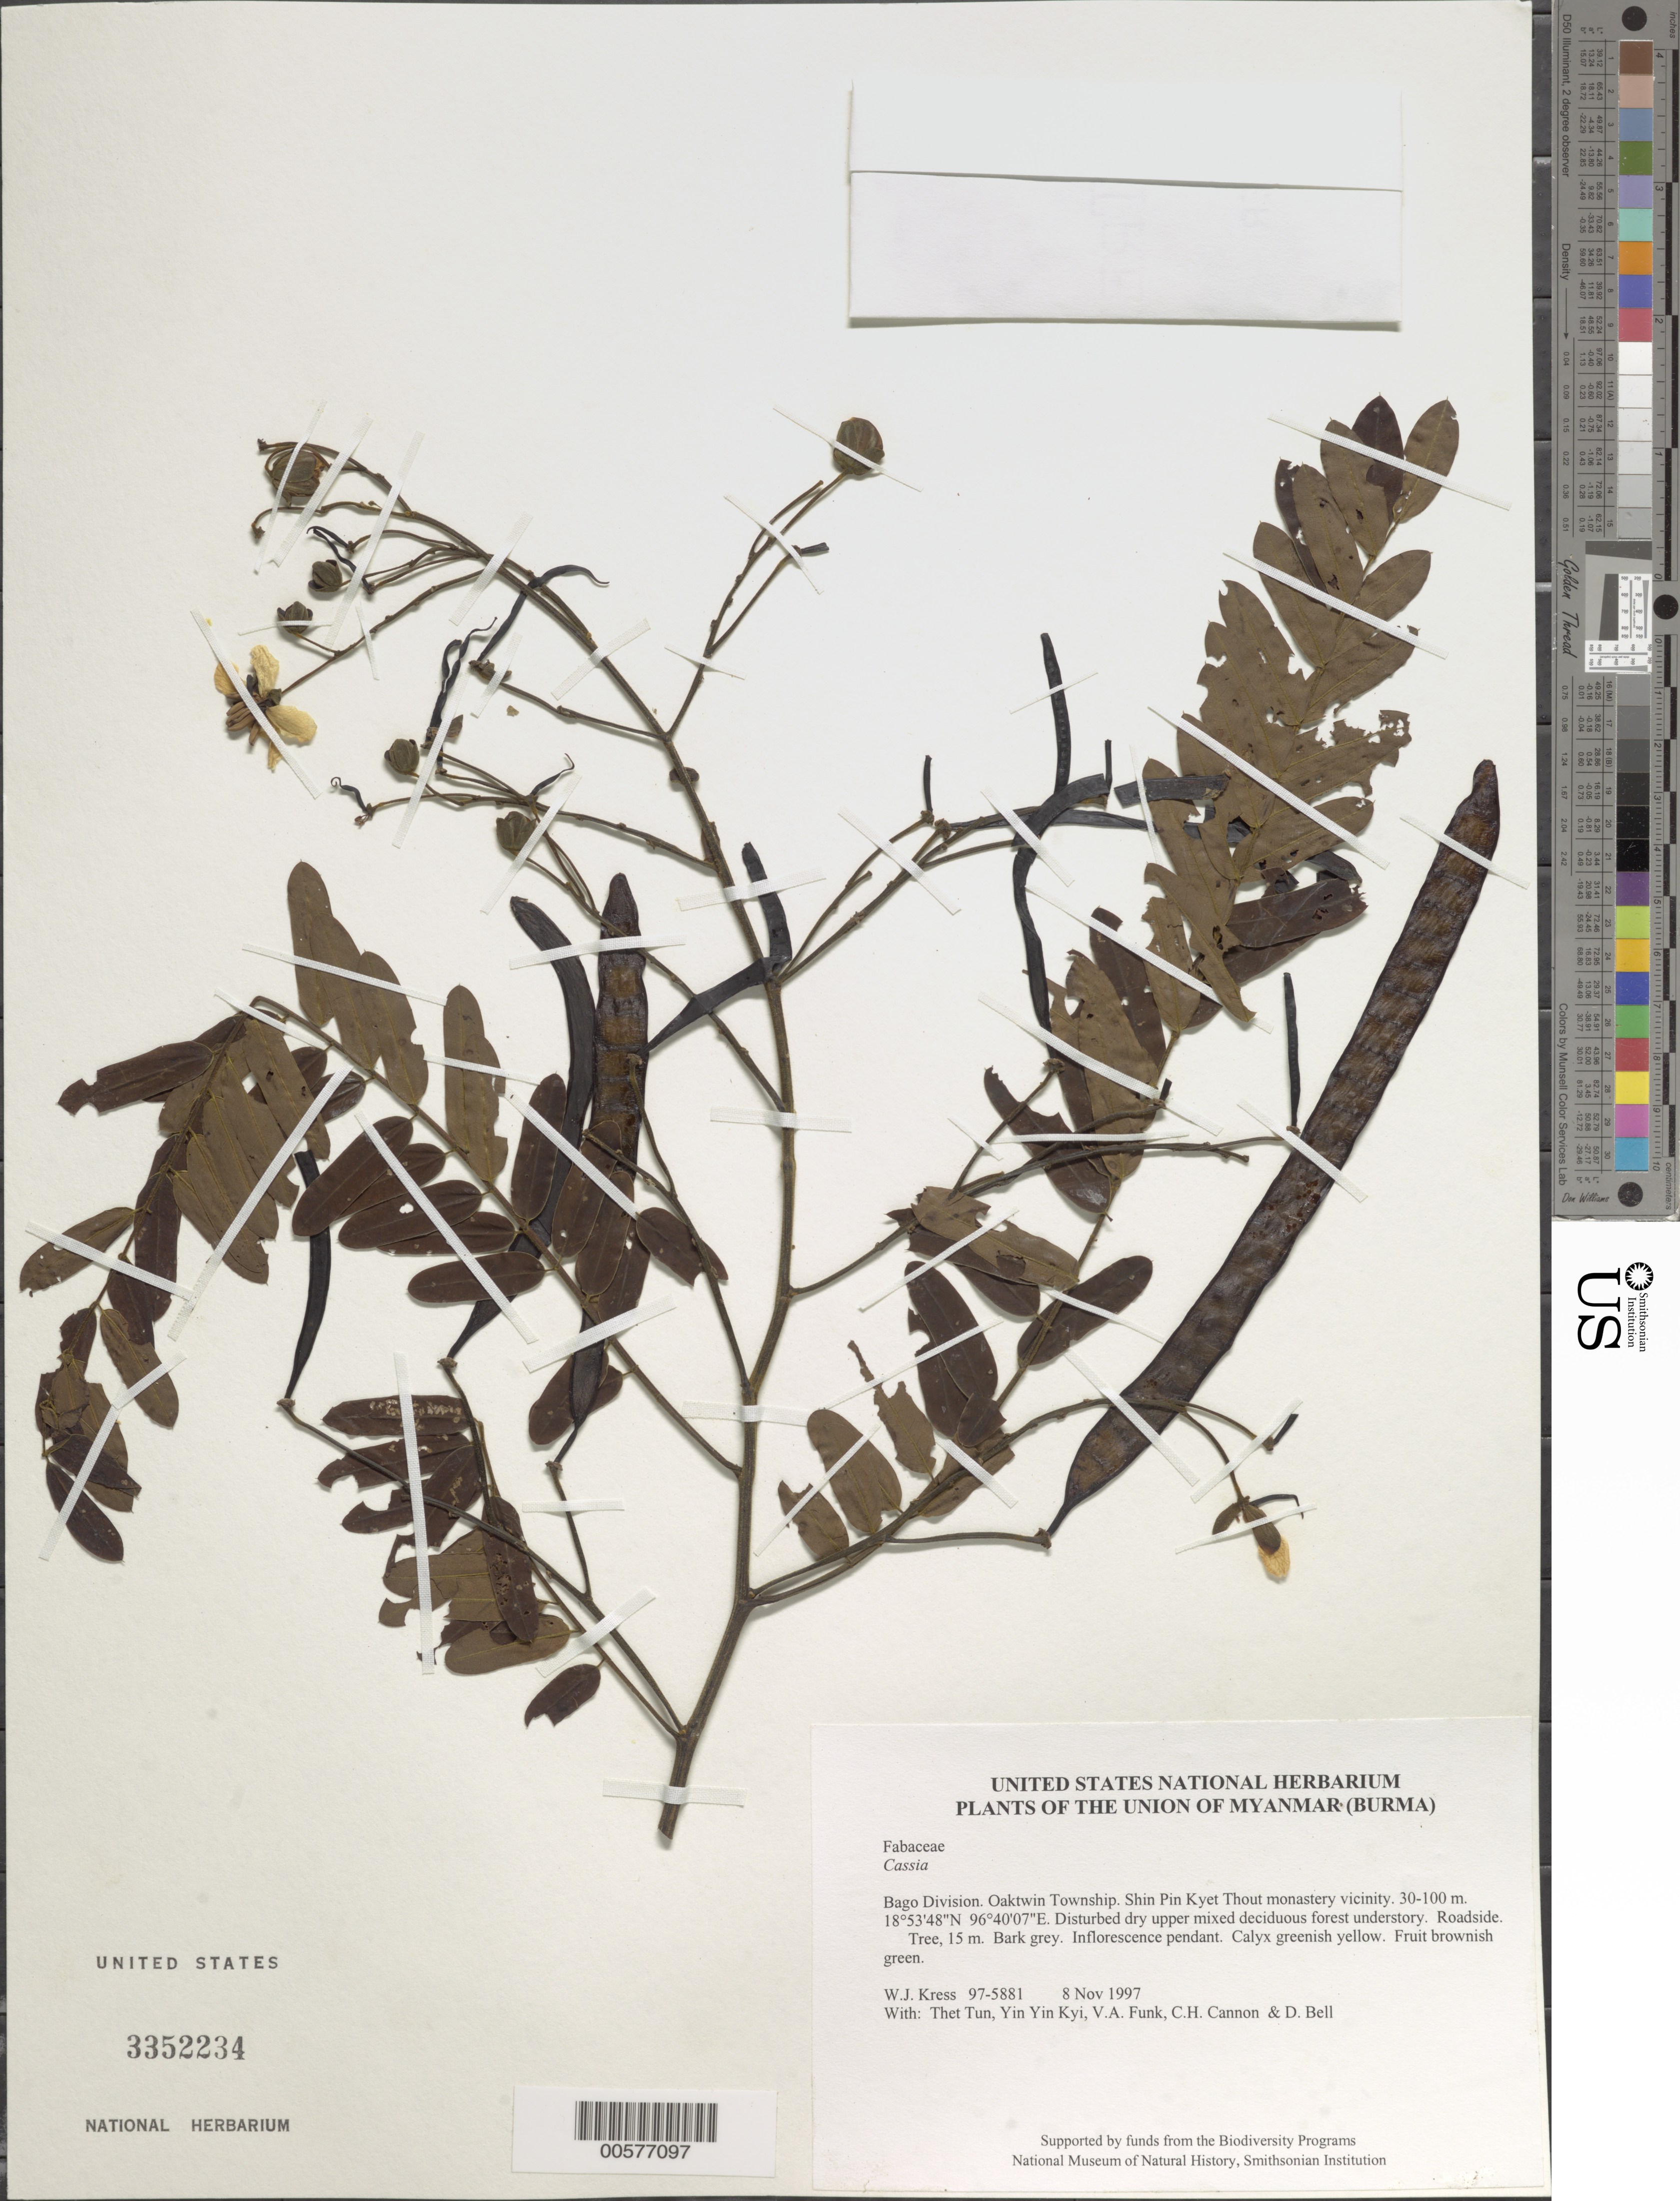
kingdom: Plantae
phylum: Tracheophyta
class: Magnoliopsida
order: Fabales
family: Fabaceae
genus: Senna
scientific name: Senna sp.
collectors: W. J. Kress, Thet Htun, Yin Yin Kyi, V. Funk, C. H. Cannon & D. A. Bell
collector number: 97-5881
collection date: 1997-11-08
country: Myanmar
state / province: Bago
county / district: Oaktwin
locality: Shin Pin Kyet Thout monastery vicinity.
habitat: Disturbed dry upper mixed deciduous forest understory. Roadside.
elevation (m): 30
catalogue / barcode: US 3352234